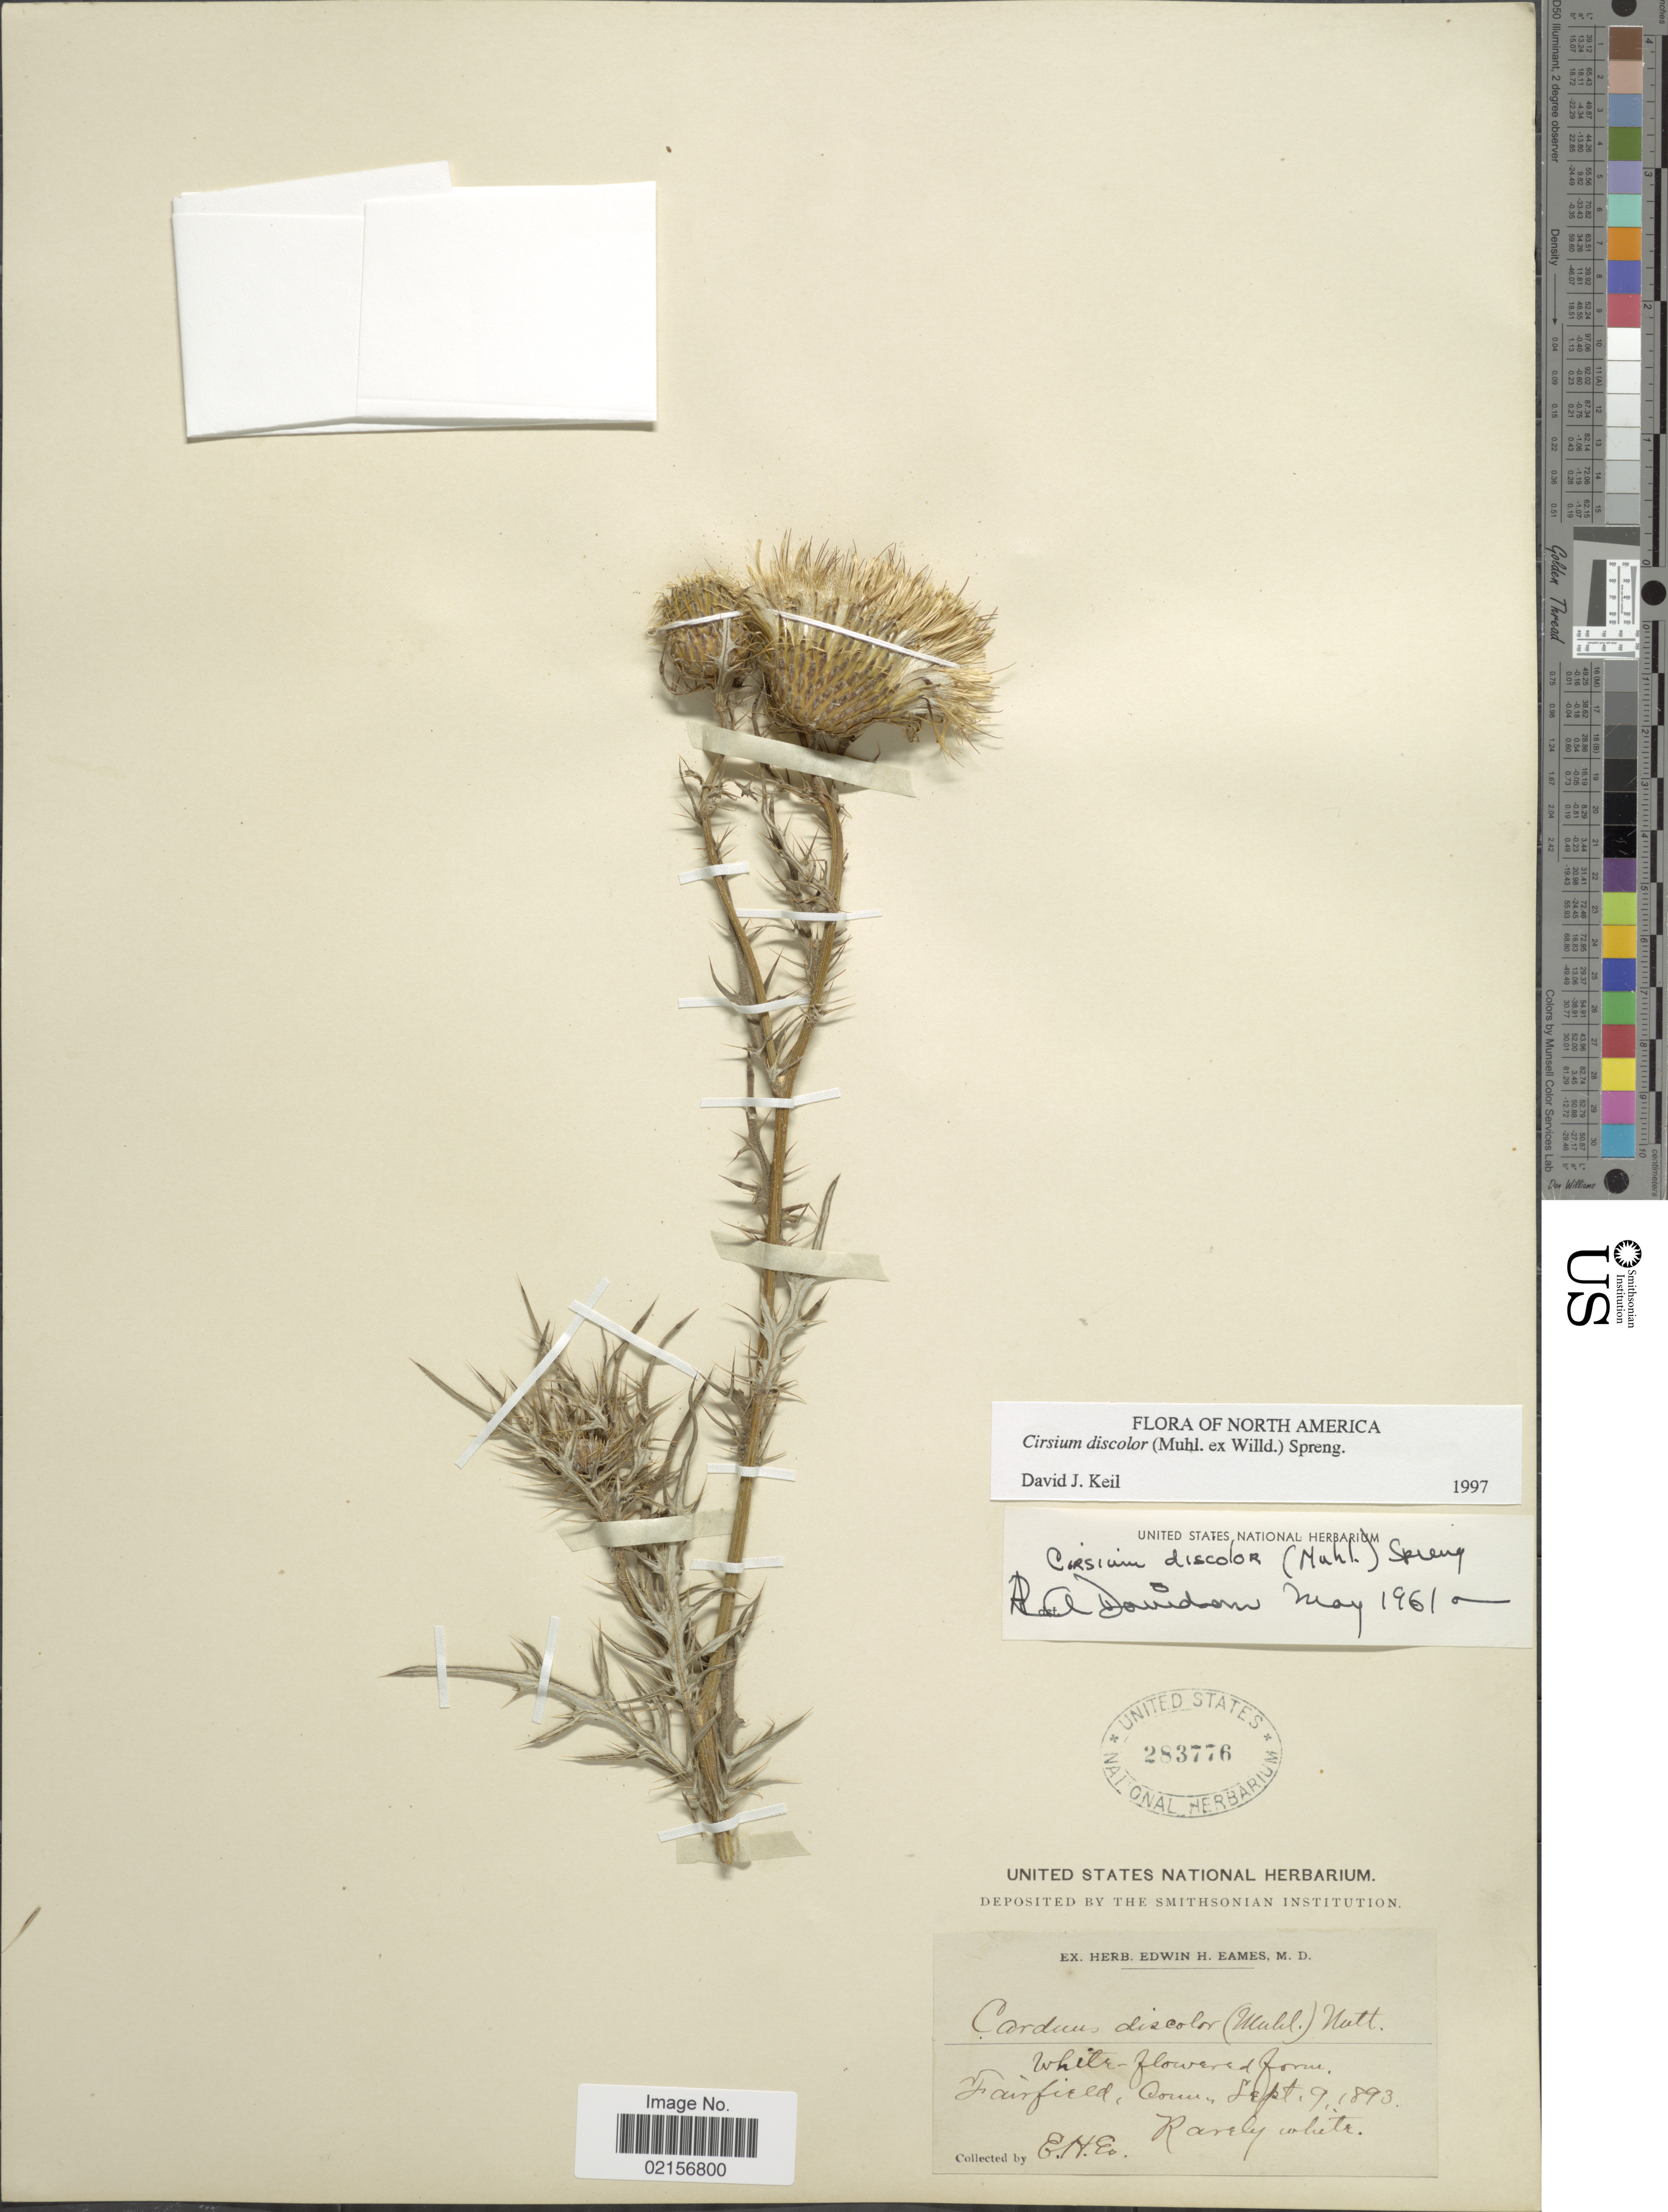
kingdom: Plantae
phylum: Tracheophyta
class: Magnoliopsida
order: Asterales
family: Asteraceae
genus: Cirsium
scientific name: Cirsium discolor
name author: (Muhl. ex Willd.) Spreng.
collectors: E. H. Eames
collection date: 1893-09-09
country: United States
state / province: Connecticut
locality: Fairfield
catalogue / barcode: US 283776